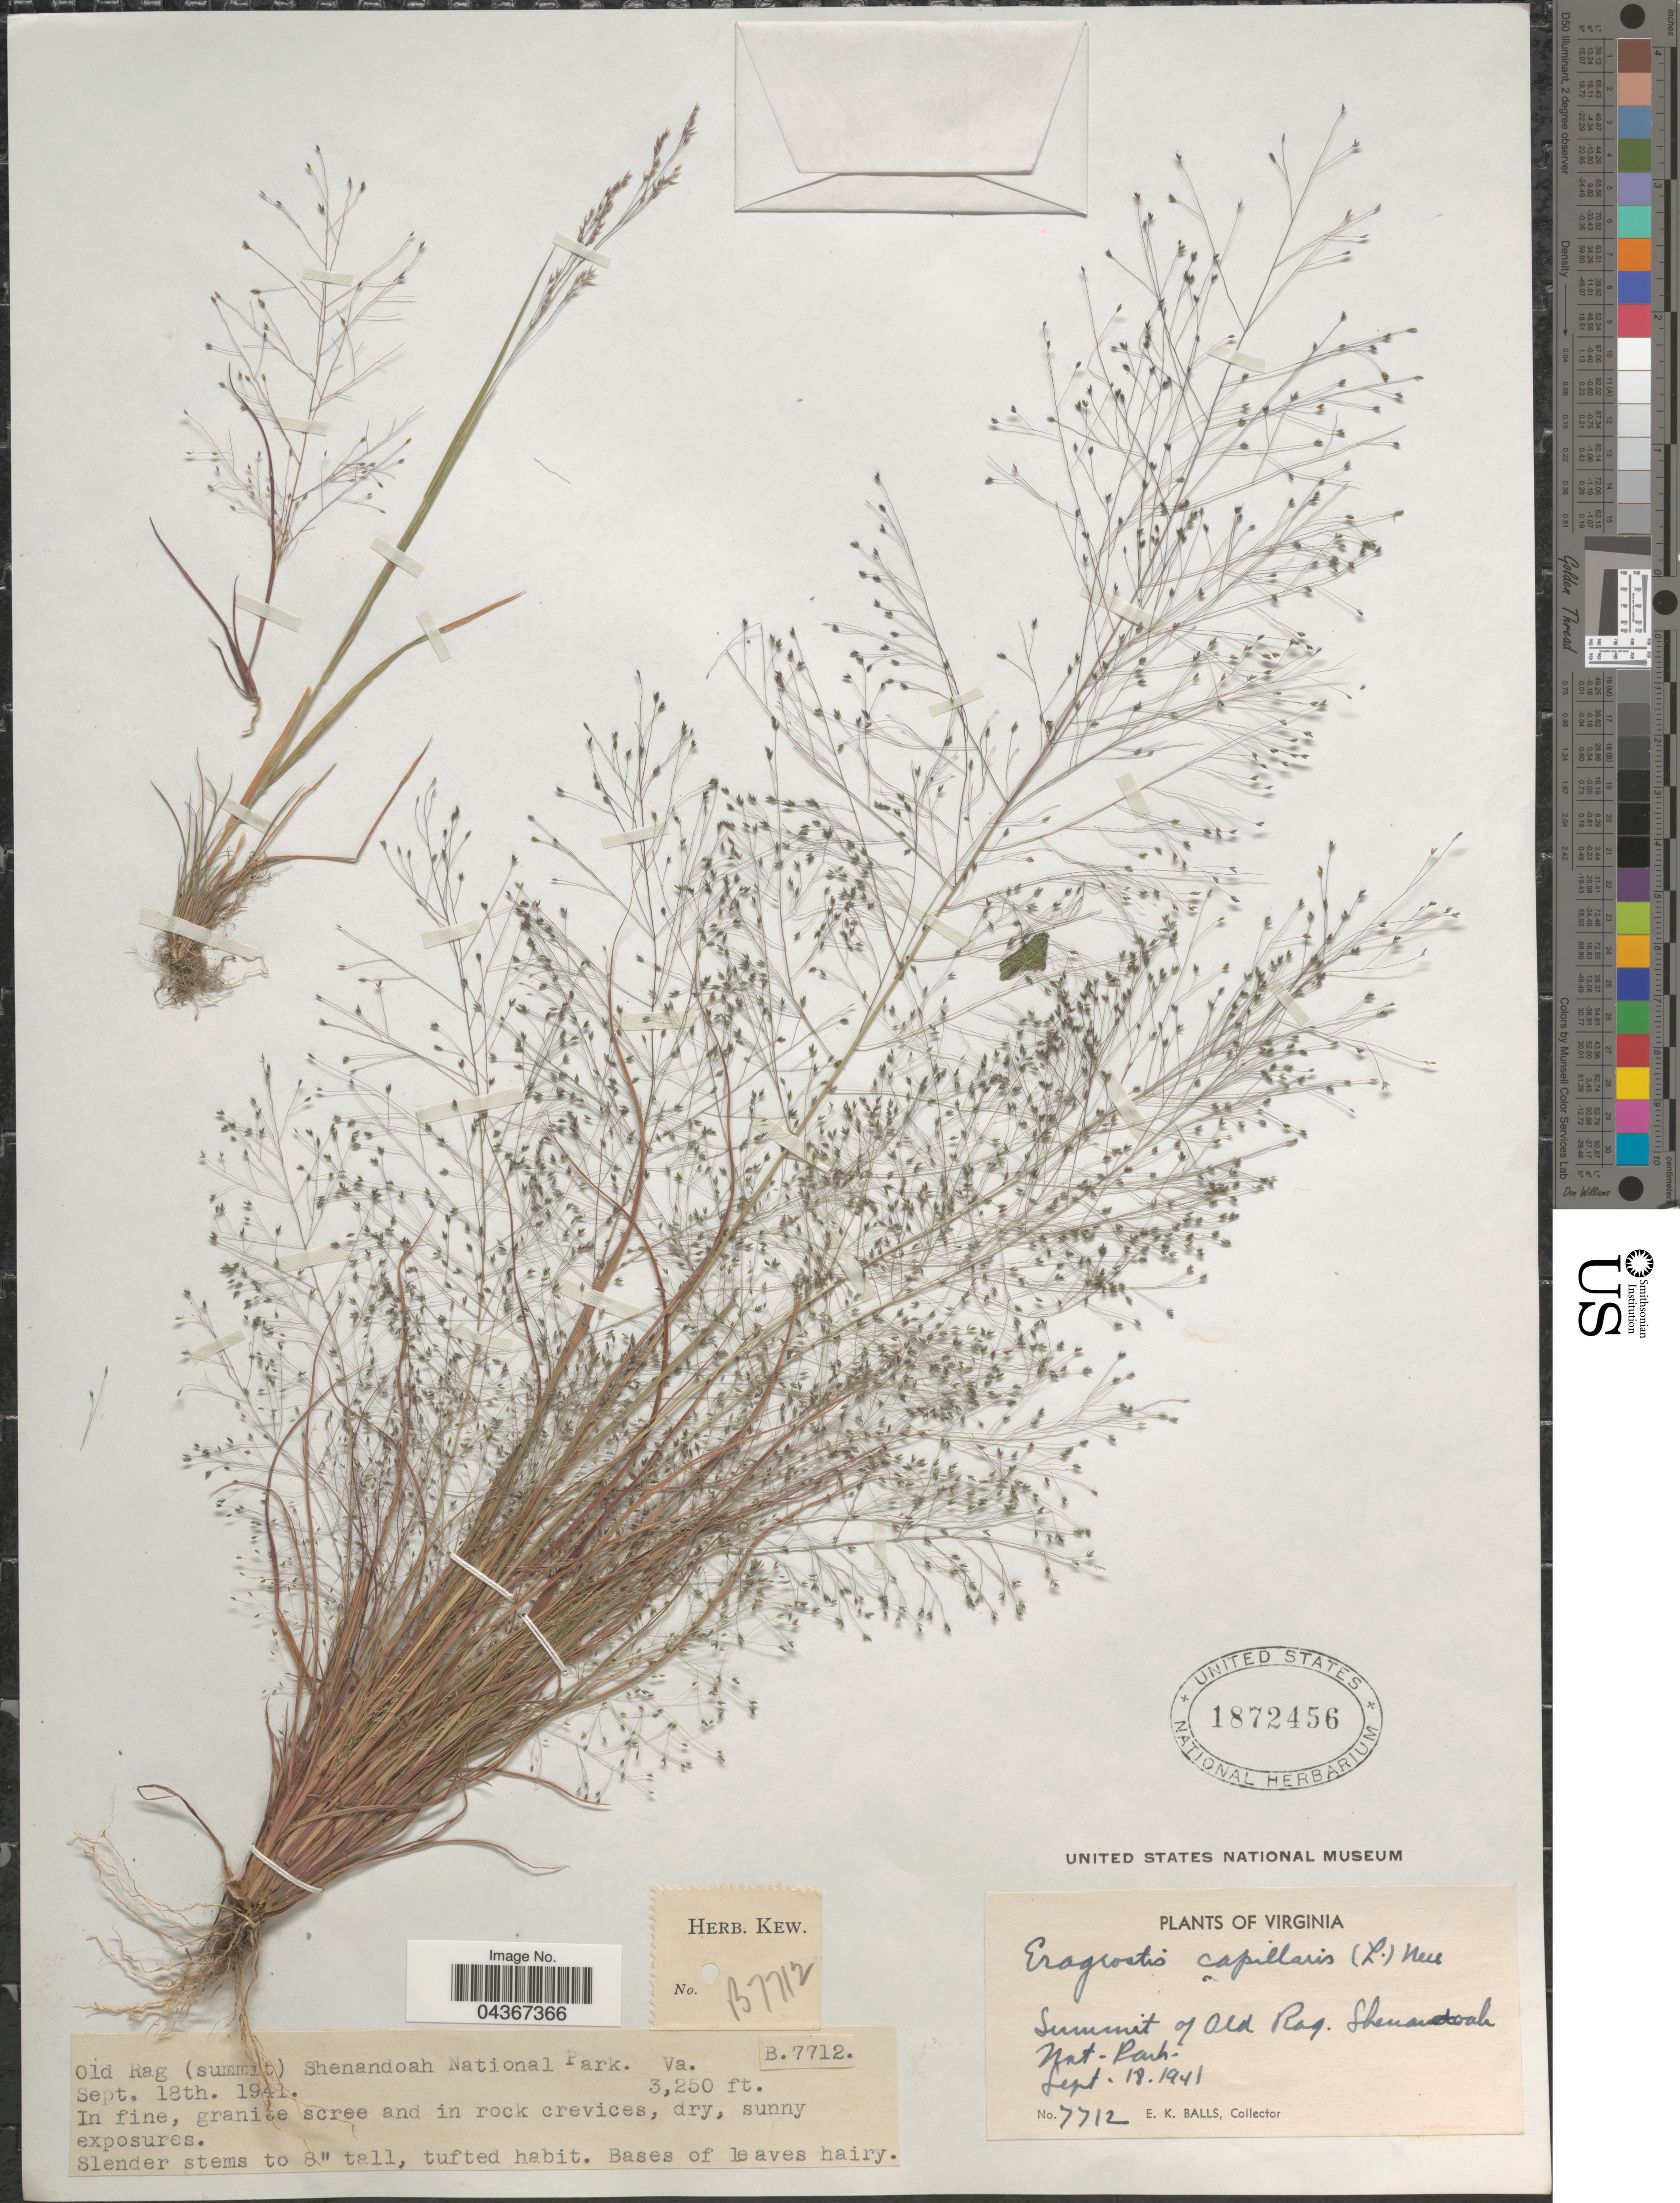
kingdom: Plantae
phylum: Tracheophyta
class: Liliopsida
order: Poales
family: Poaceae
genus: Eragrostis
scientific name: Eragrostis capillaris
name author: (L.) Nees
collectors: E. K. Balls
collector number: B7712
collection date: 1941-09-18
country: United States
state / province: Virginia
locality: Old Rag (summit) Shenandoah National Park. In fine, granite scree and in rock crevices. Summit of Old Rag. Shenandoah Nat. Park.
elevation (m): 991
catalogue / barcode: US 1872456